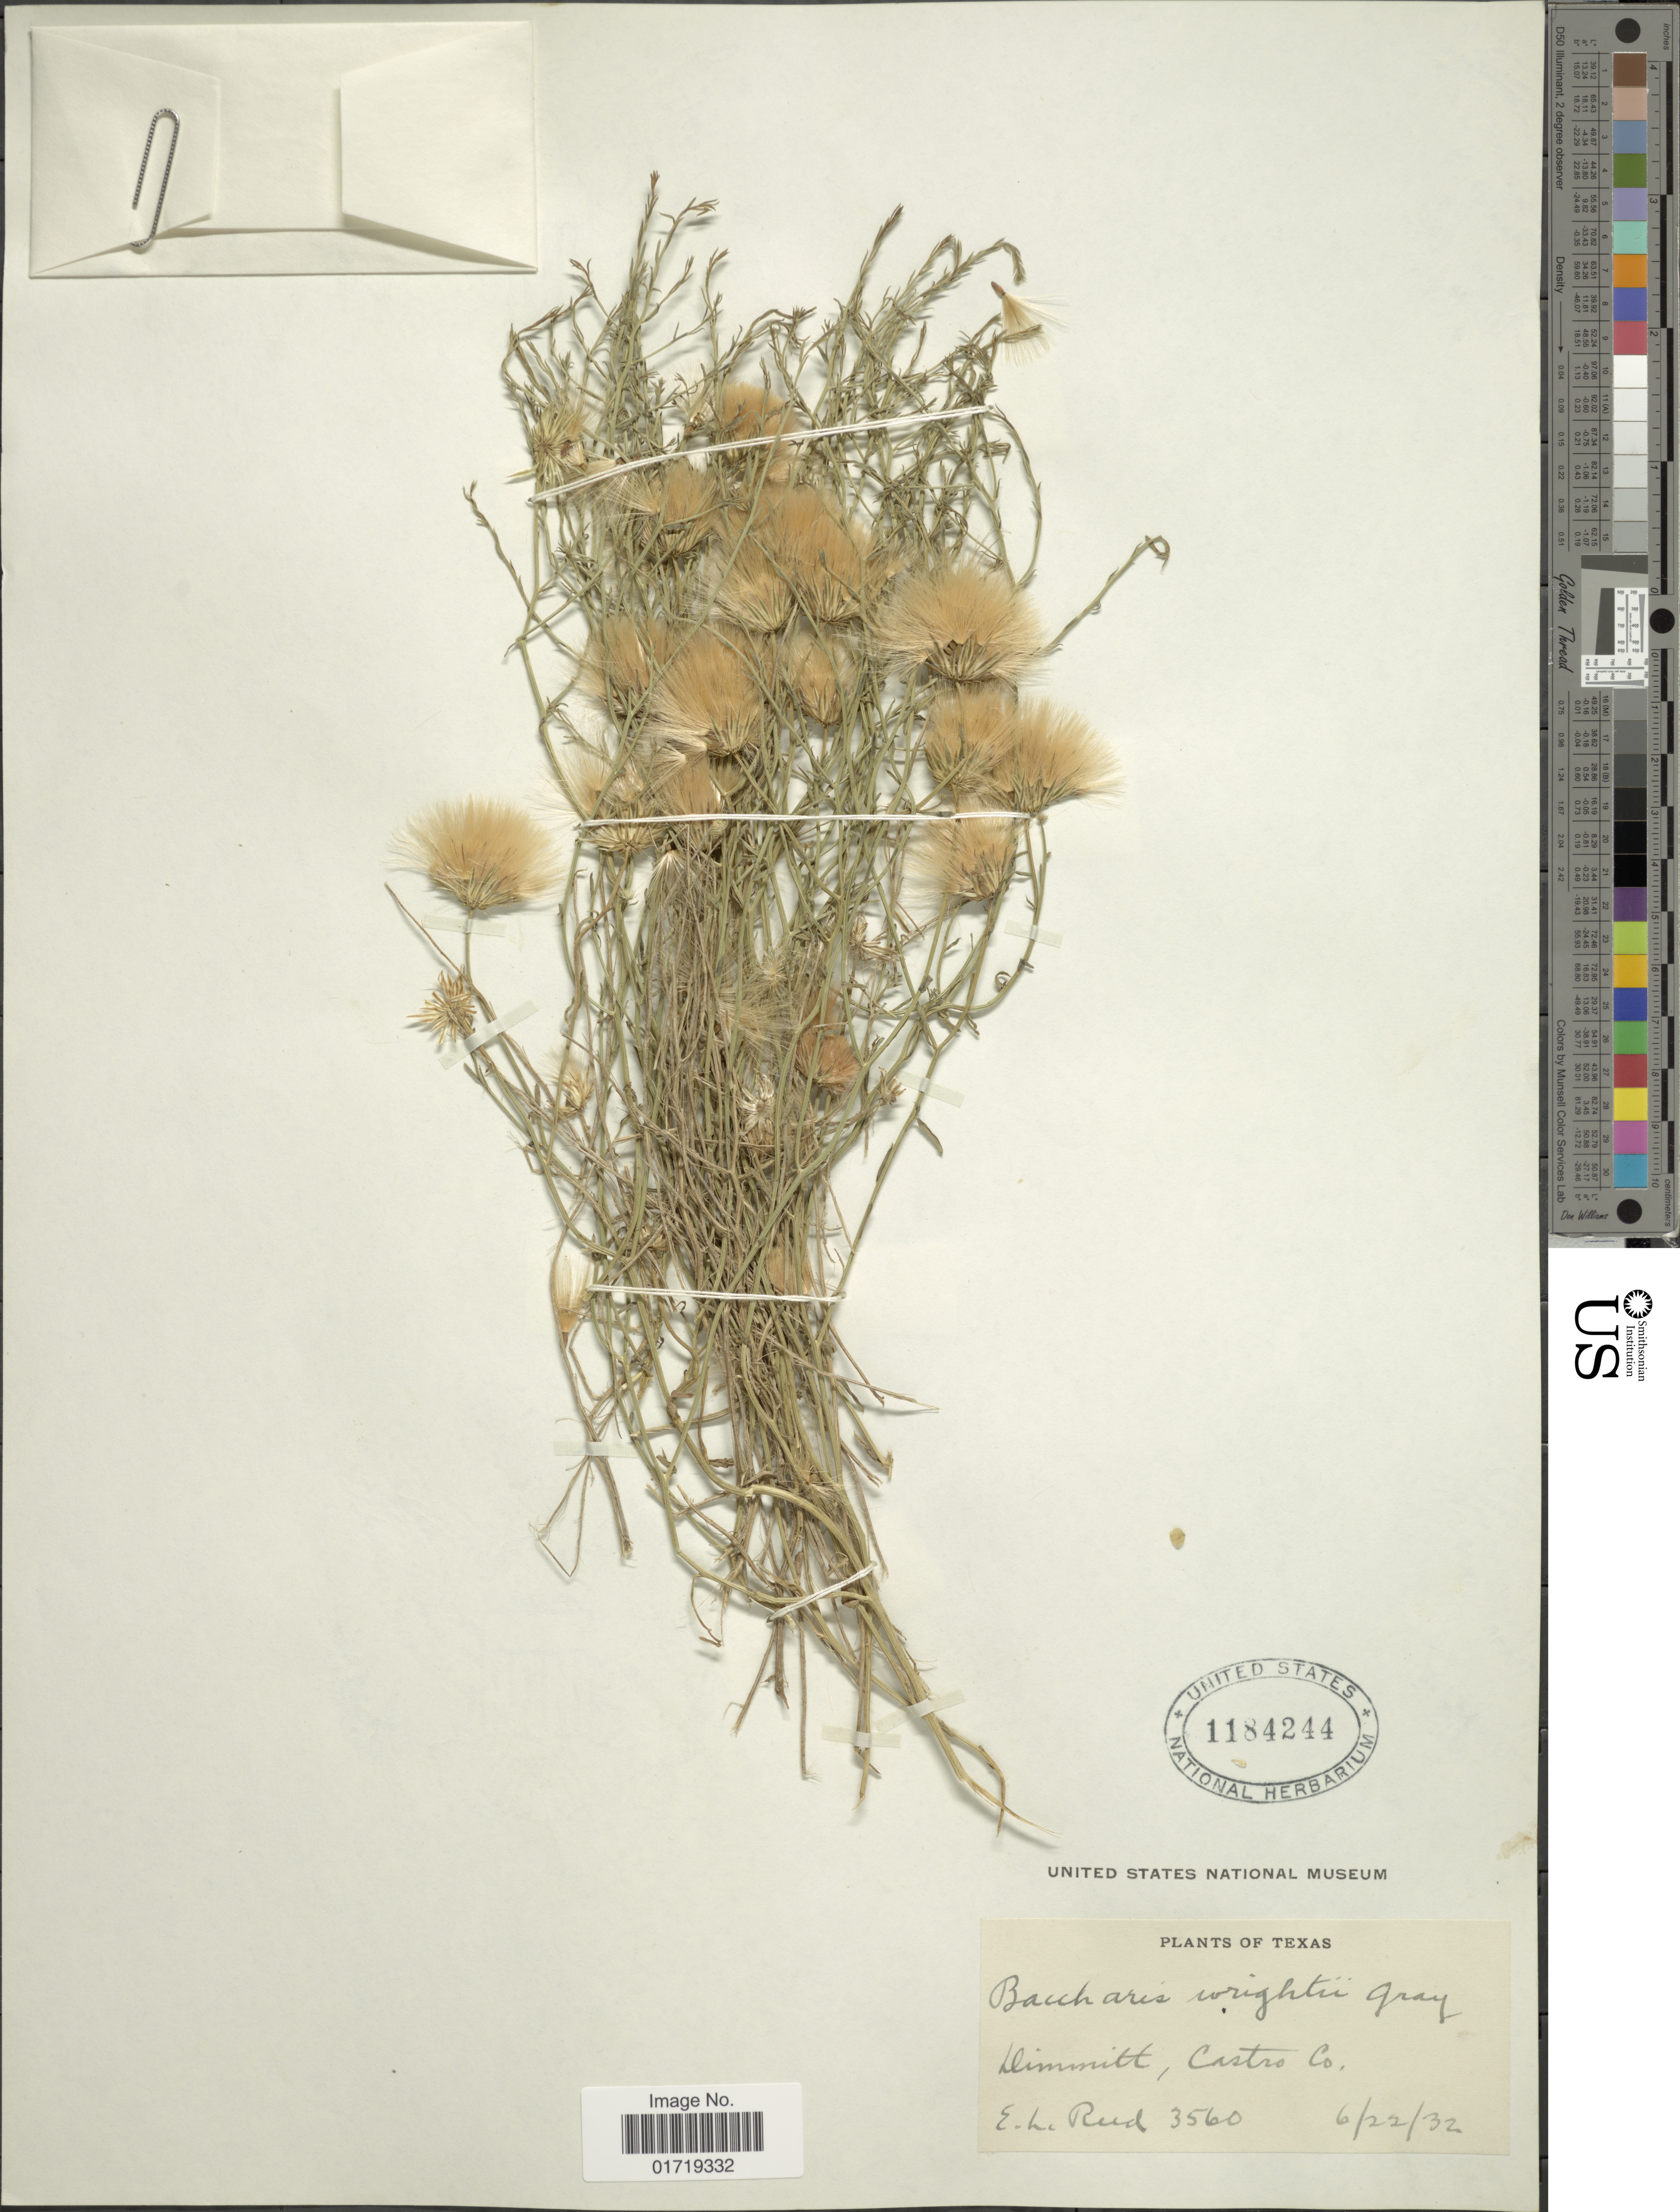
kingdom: Plantae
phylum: Tracheophyta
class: Magnoliopsida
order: Asterales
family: Asteraceae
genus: Baccharis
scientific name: Baccharis wrightii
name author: A. Gray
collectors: E. Reed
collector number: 3560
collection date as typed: Transcribed d/m/y: 22/6/32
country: United States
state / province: Texas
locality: Klimmitt, Castro Co.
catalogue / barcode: US 1184244